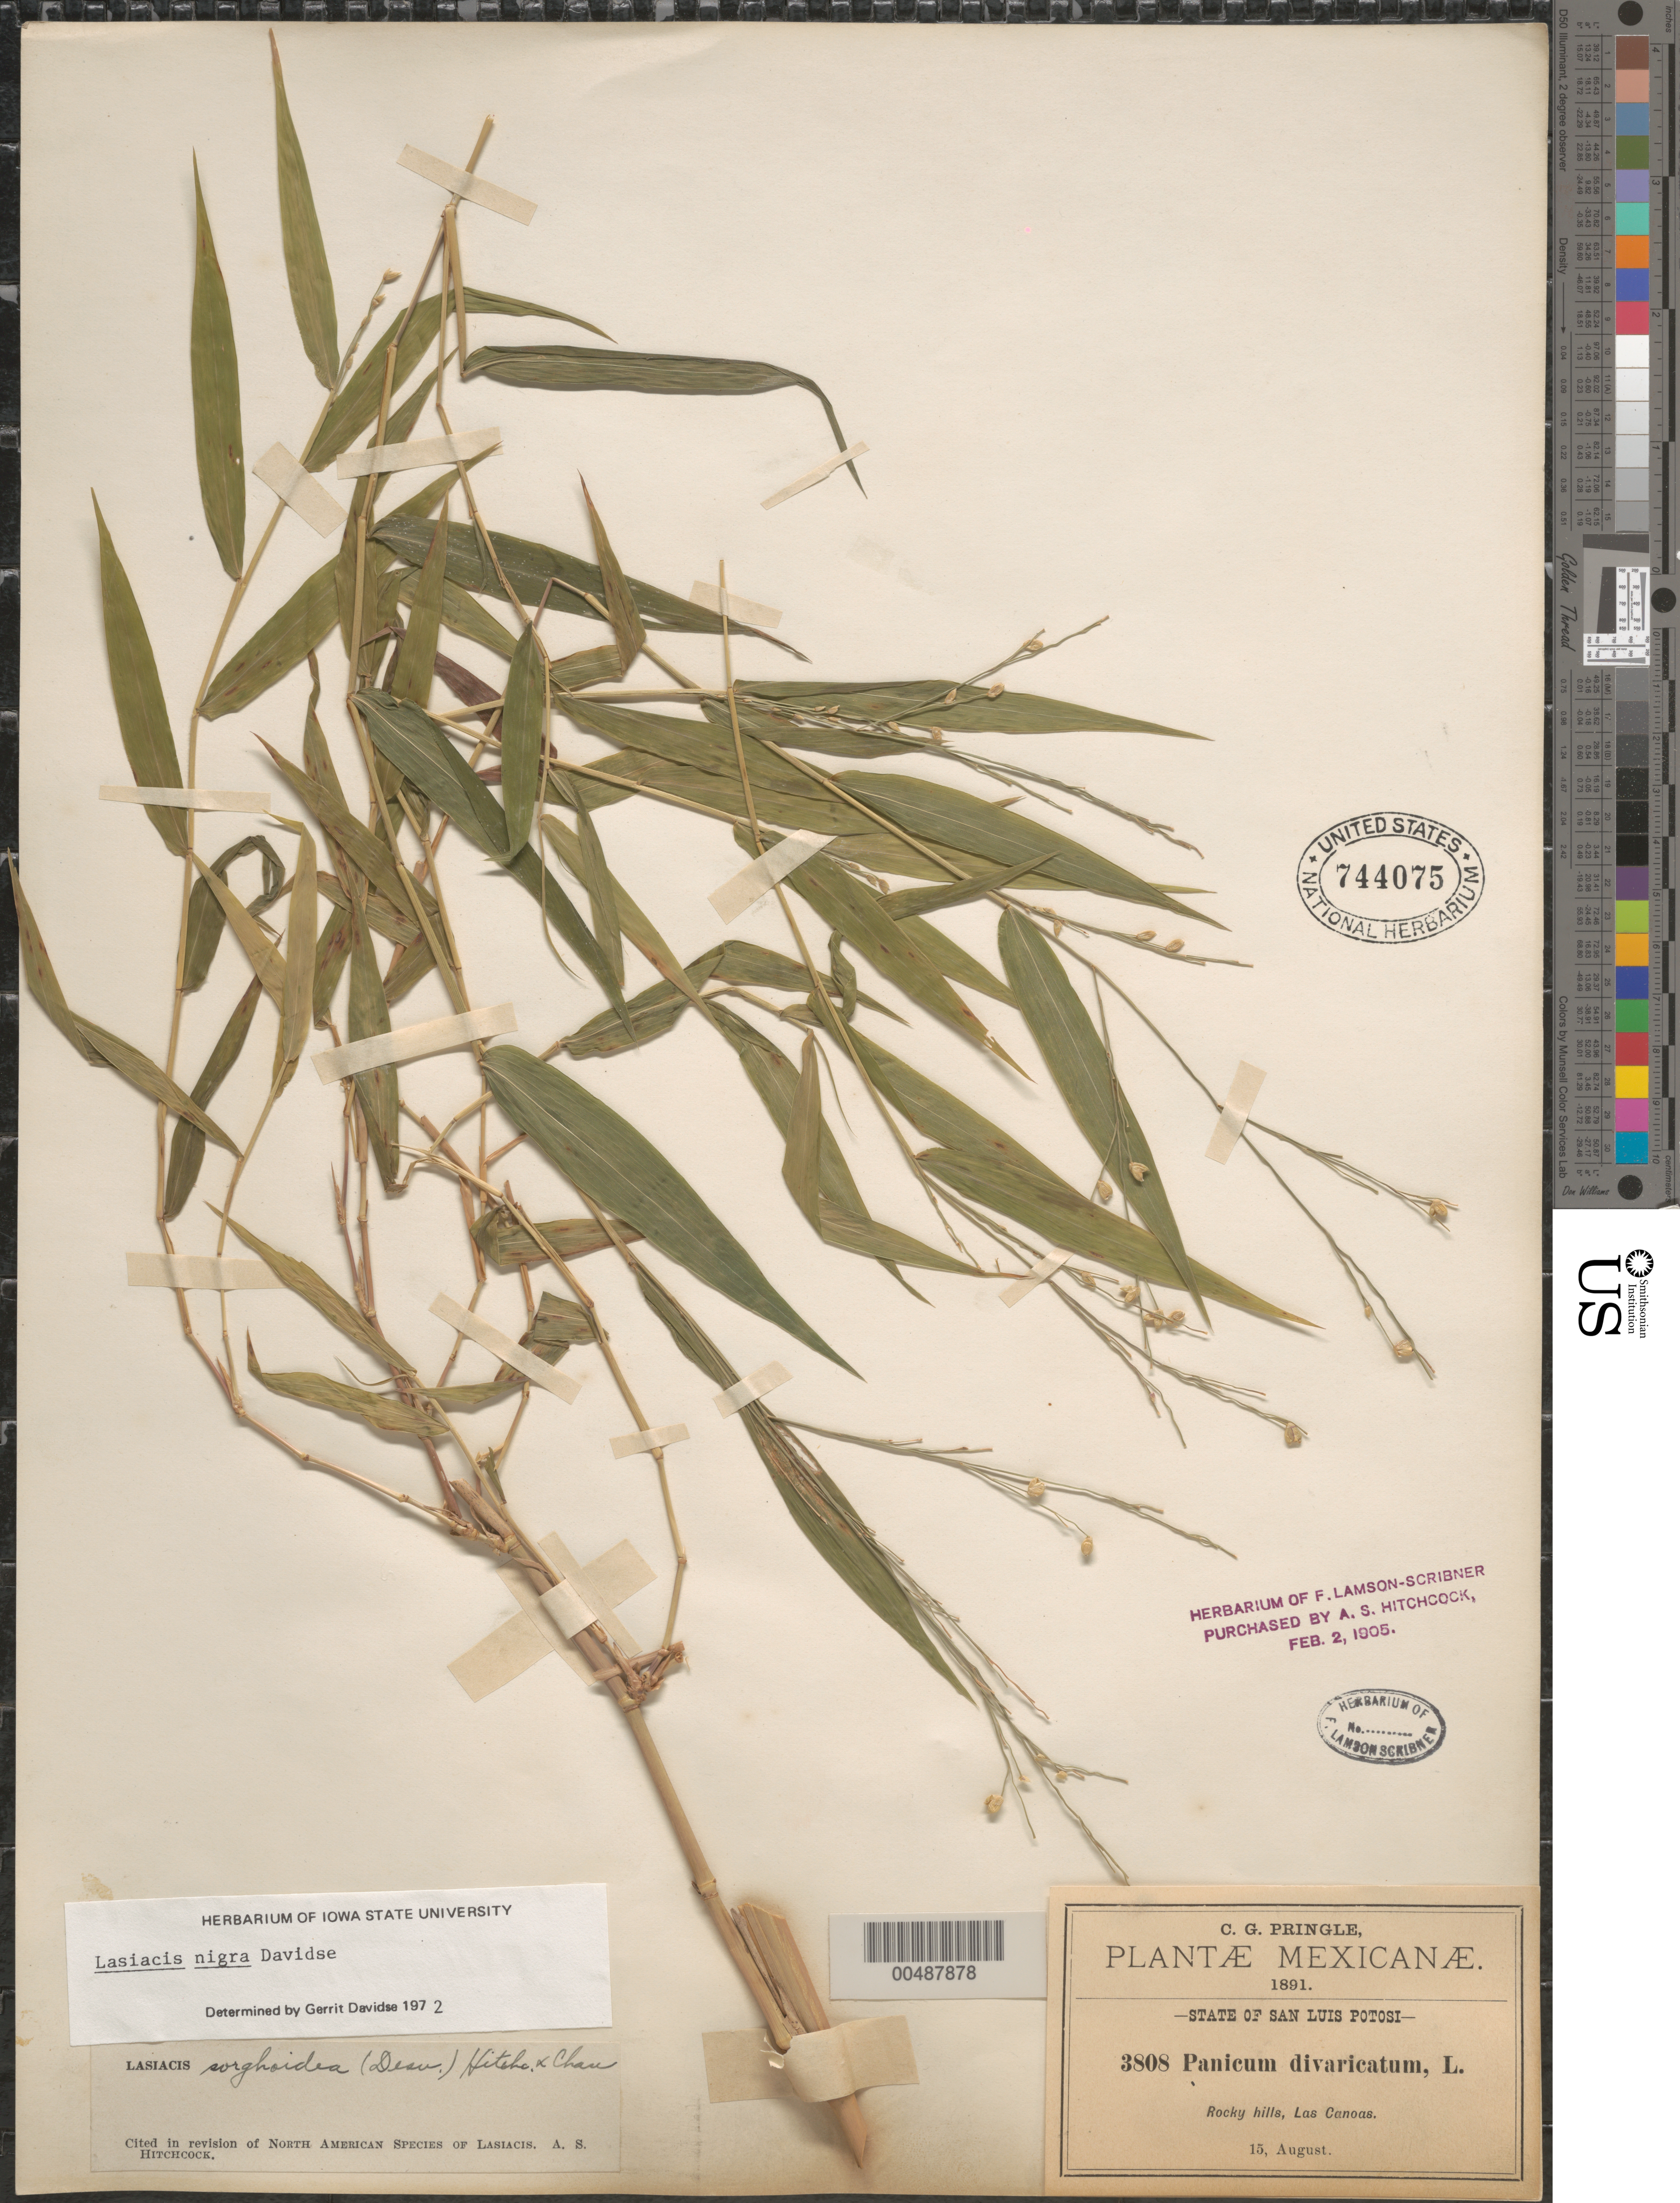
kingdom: Plantae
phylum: Tracheophyta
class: Liliopsida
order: Poales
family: Poaceae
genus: Lasiacis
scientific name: Lasiacis maxonii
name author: Swallen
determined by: Davidse, Gerrit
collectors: C. G. Pringle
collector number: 3808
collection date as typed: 15 Aug 1891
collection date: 1891-08-15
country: Mexico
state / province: San Luis Potosi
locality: Las Canoas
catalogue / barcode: US 744075